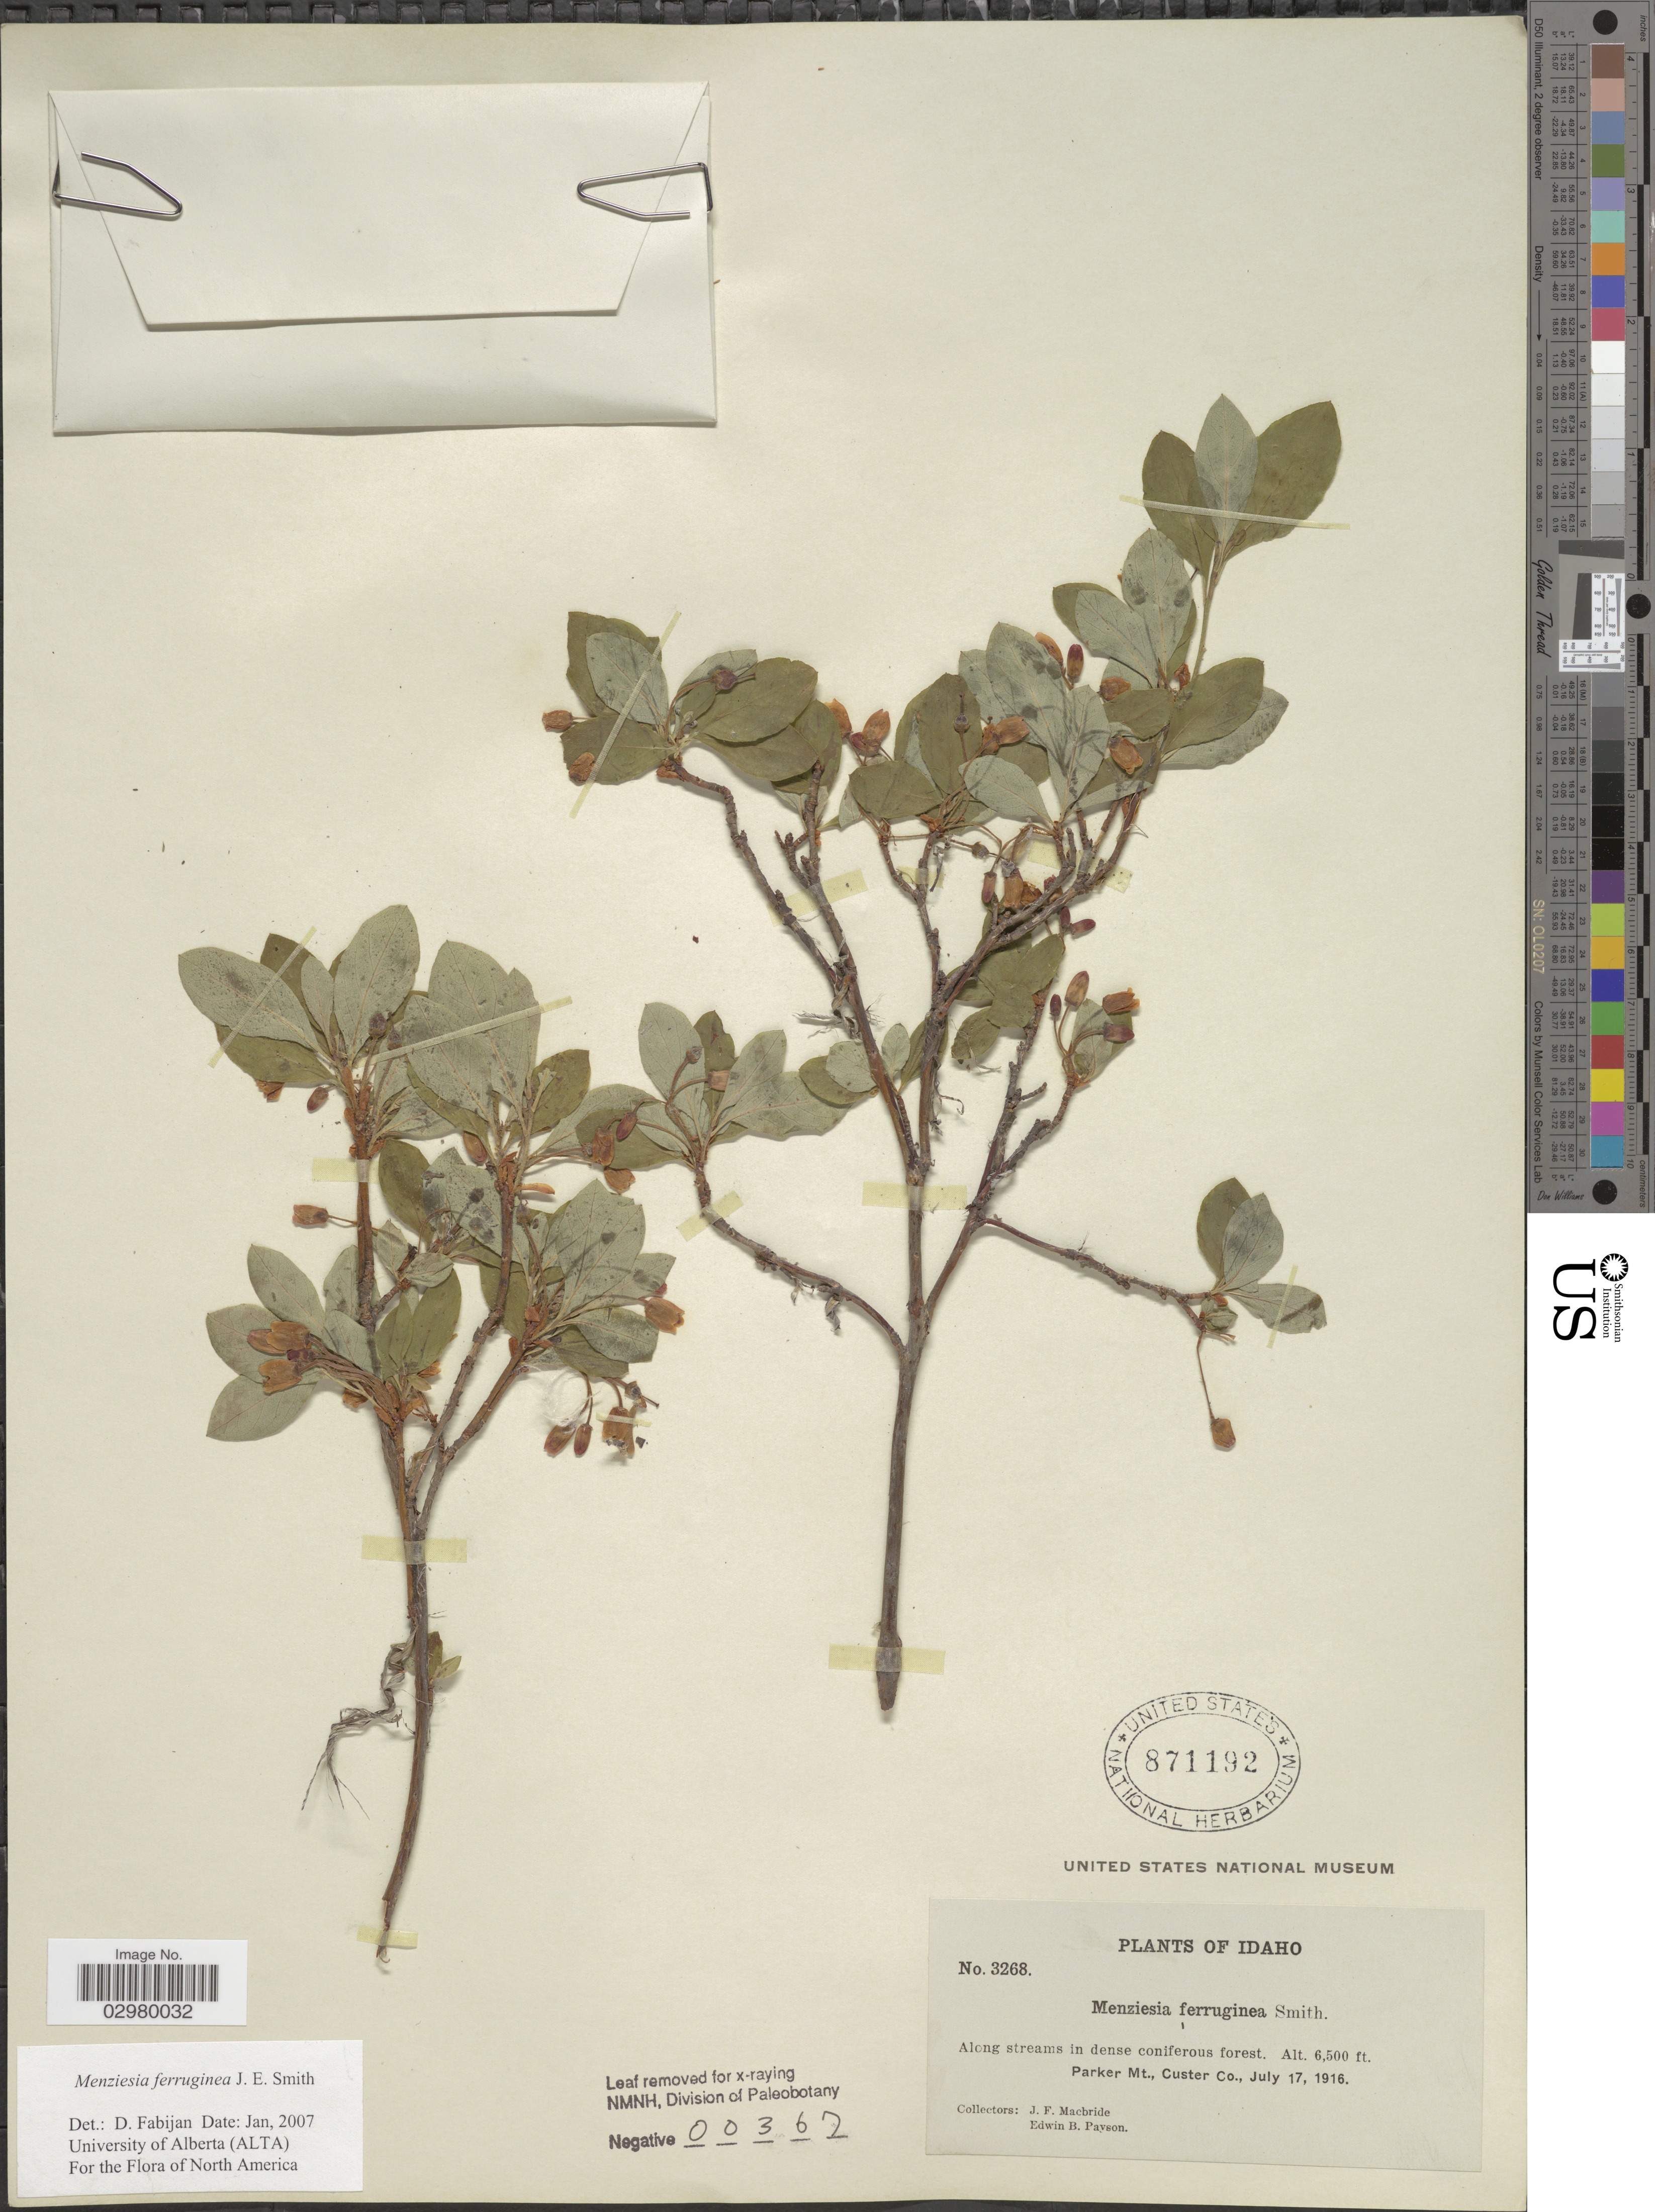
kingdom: Plantae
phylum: Tracheophyta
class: Magnoliopsida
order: Ericales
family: Ericaceae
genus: Menziesia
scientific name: Menziesia ferruginea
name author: Sm.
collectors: J. F. Macbride & E. B. Payson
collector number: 3268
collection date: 1916-07-17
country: United States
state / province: Idaho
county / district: Custer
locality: Along streams in dense coniferous forest. Parker Mt.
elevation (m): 1981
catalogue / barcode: US 871192